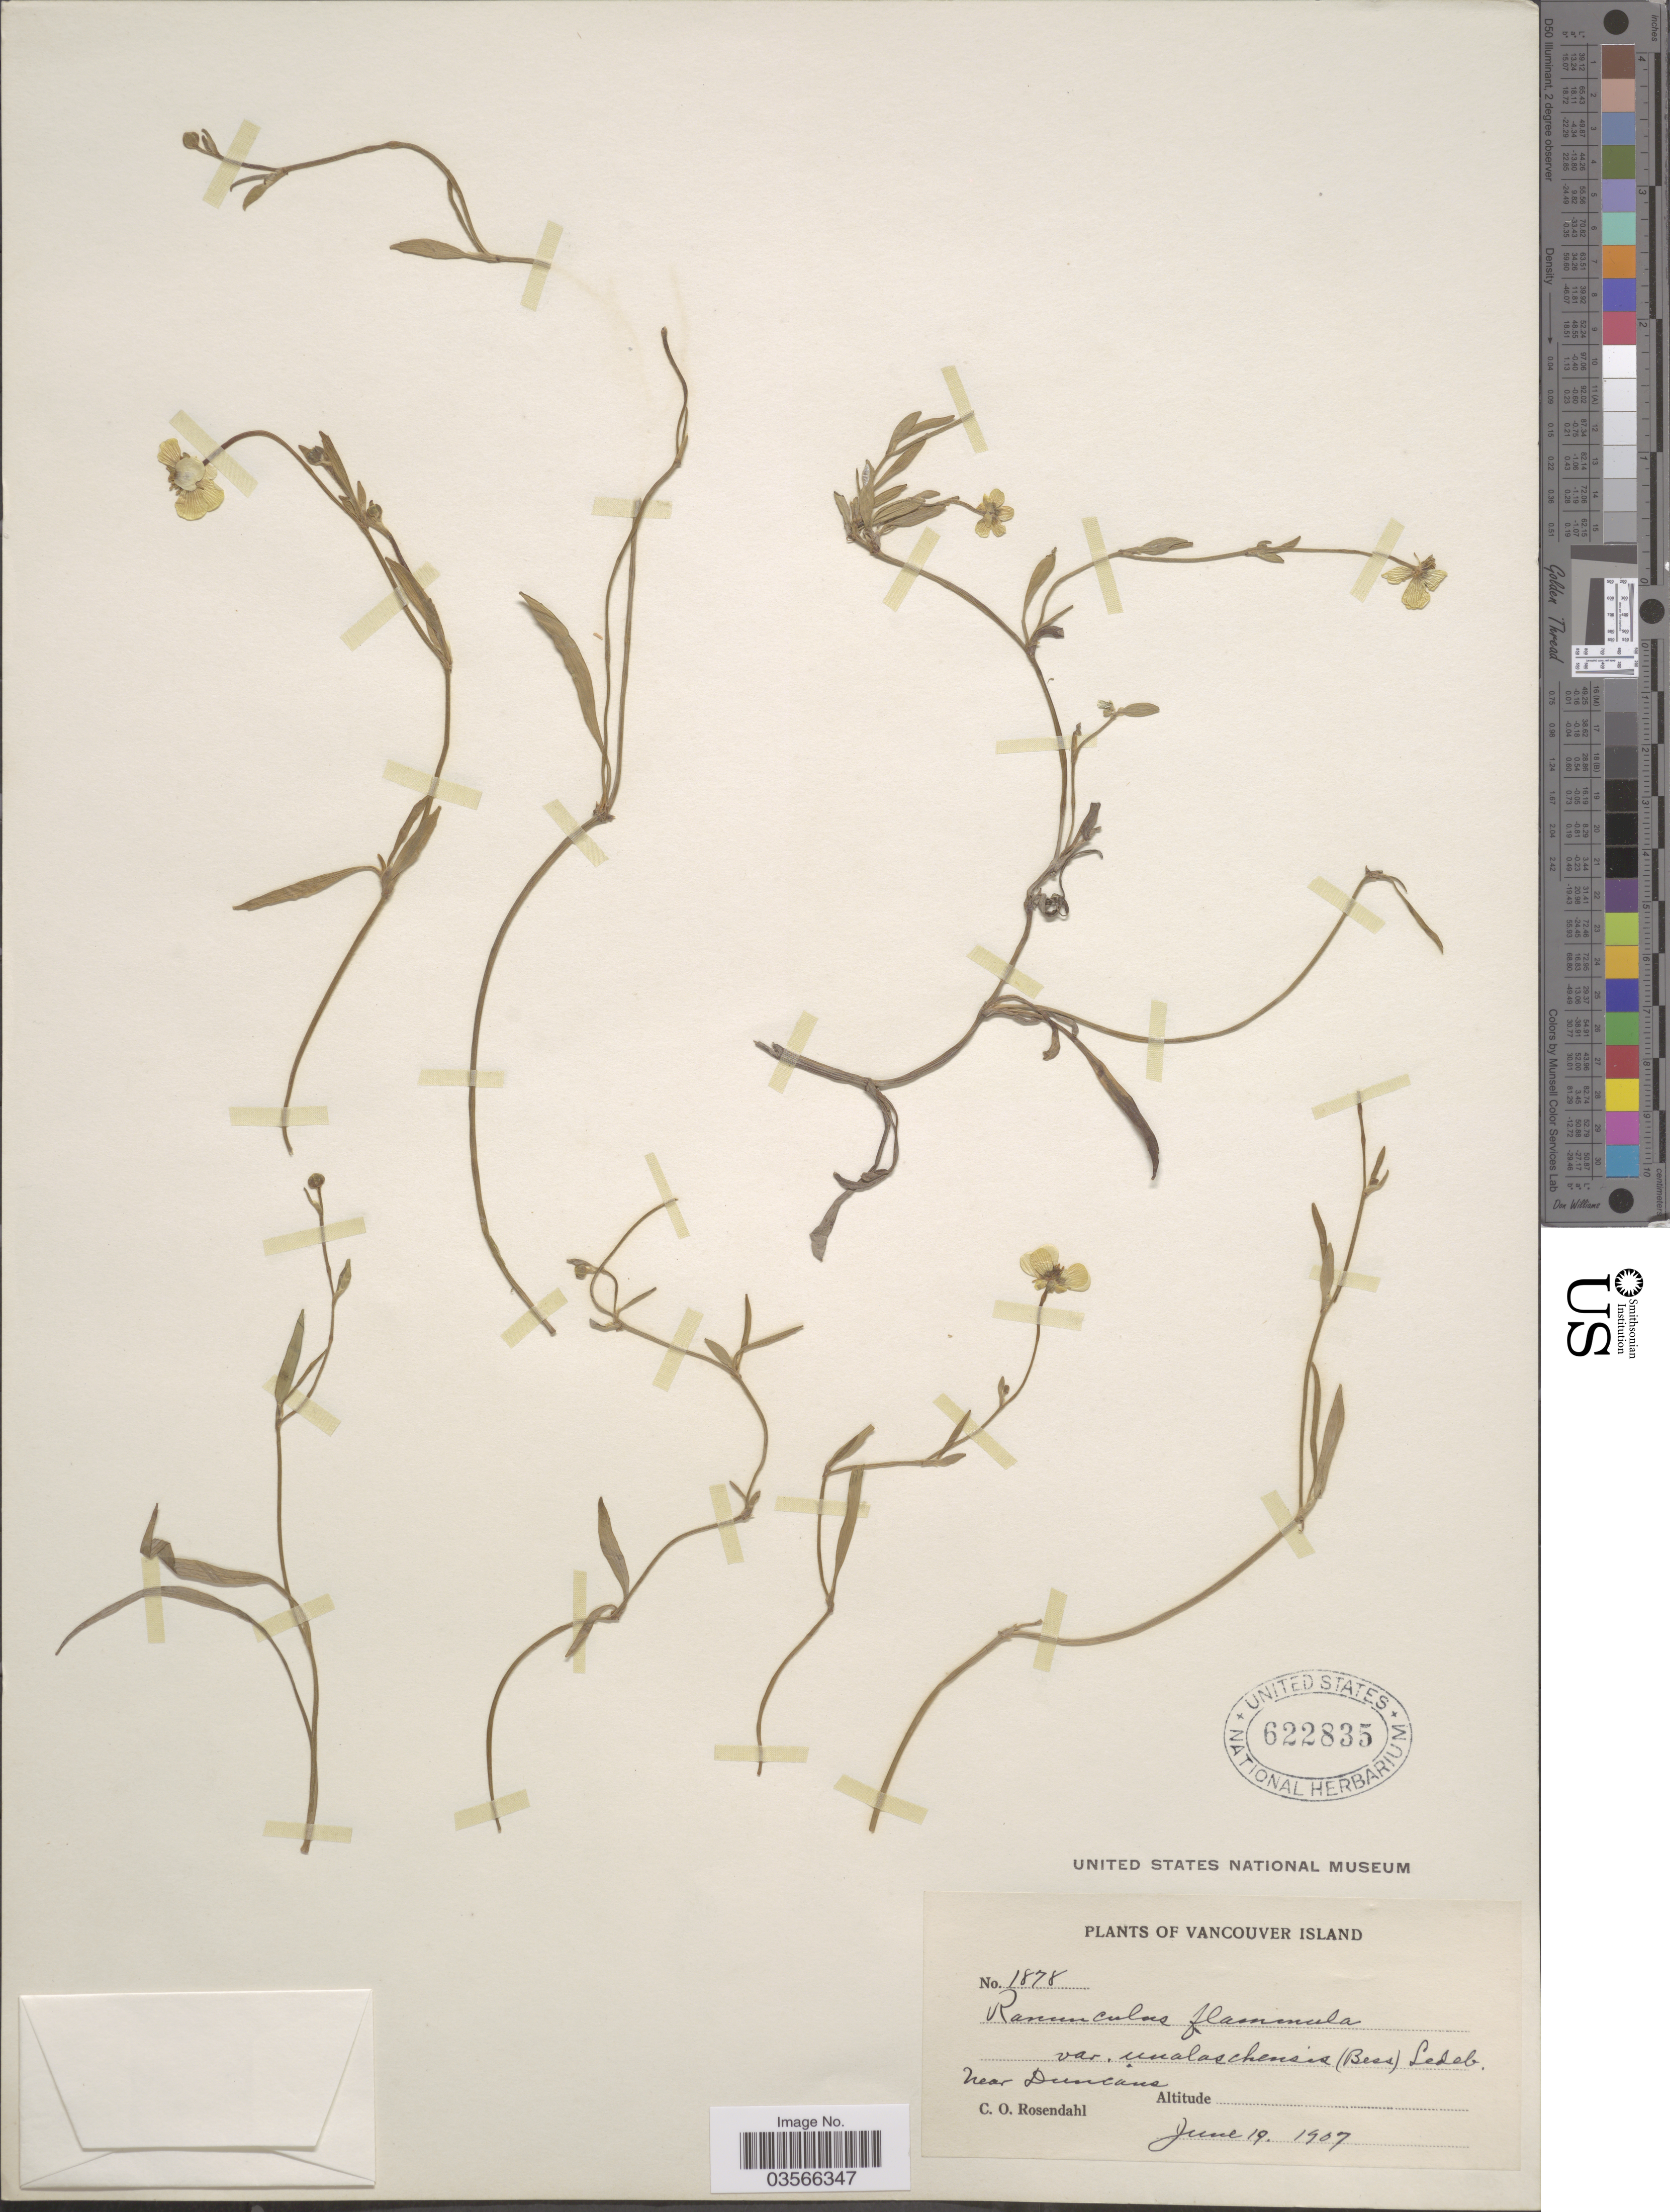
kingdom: Plantae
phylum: Tracheophyta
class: Magnoliopsida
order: Ranunculales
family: Ranunculaceae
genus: Ranunculus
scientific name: Ranunculus flammula var. ovalis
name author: (J.M. Bigelow) L.D. Benson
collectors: C. O. Rosendahl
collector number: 1878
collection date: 1907-06-19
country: Canada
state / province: British Columbia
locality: Vancouver Island. Near Duncans.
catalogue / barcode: US 622835